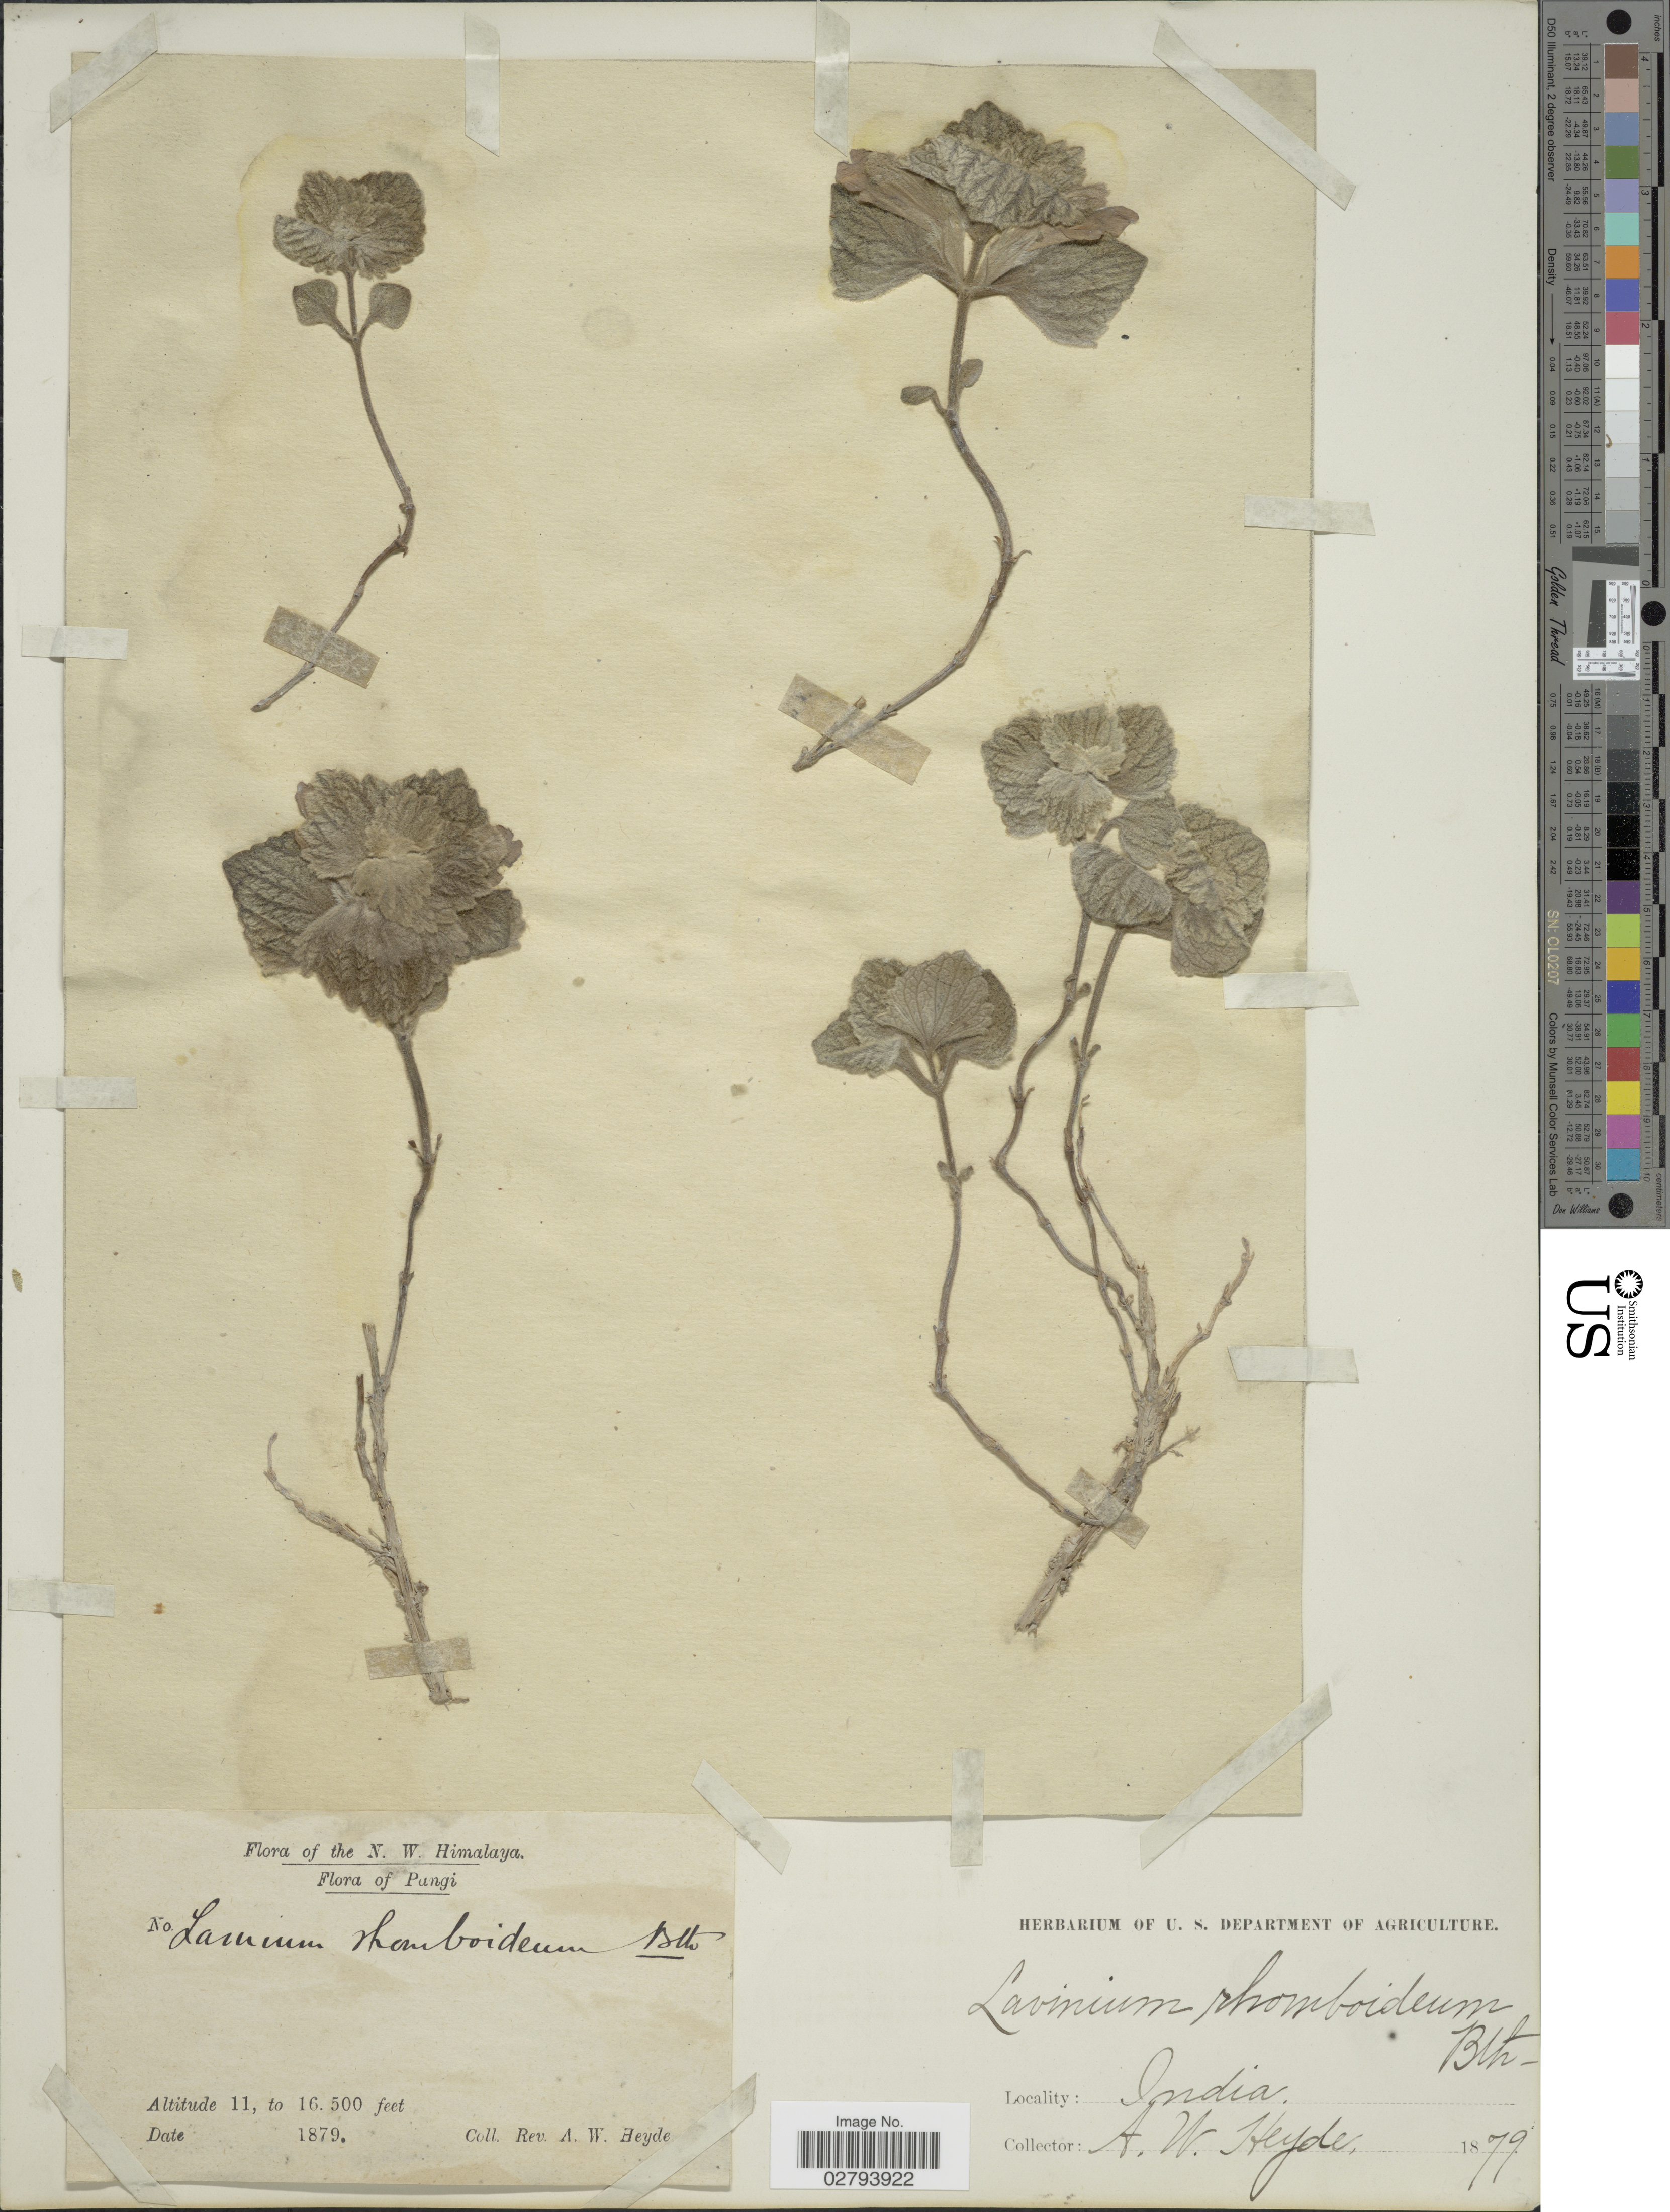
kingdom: Plantae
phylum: Tracheophyta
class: Magnoliopsida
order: Lamiales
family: Lamiaceae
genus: Eriophyton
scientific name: Eriophyton rhomboideum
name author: (Benth.) Ryding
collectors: A. W. Heyde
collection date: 1879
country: India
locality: N. W. Himalaya, Pangi.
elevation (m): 3353